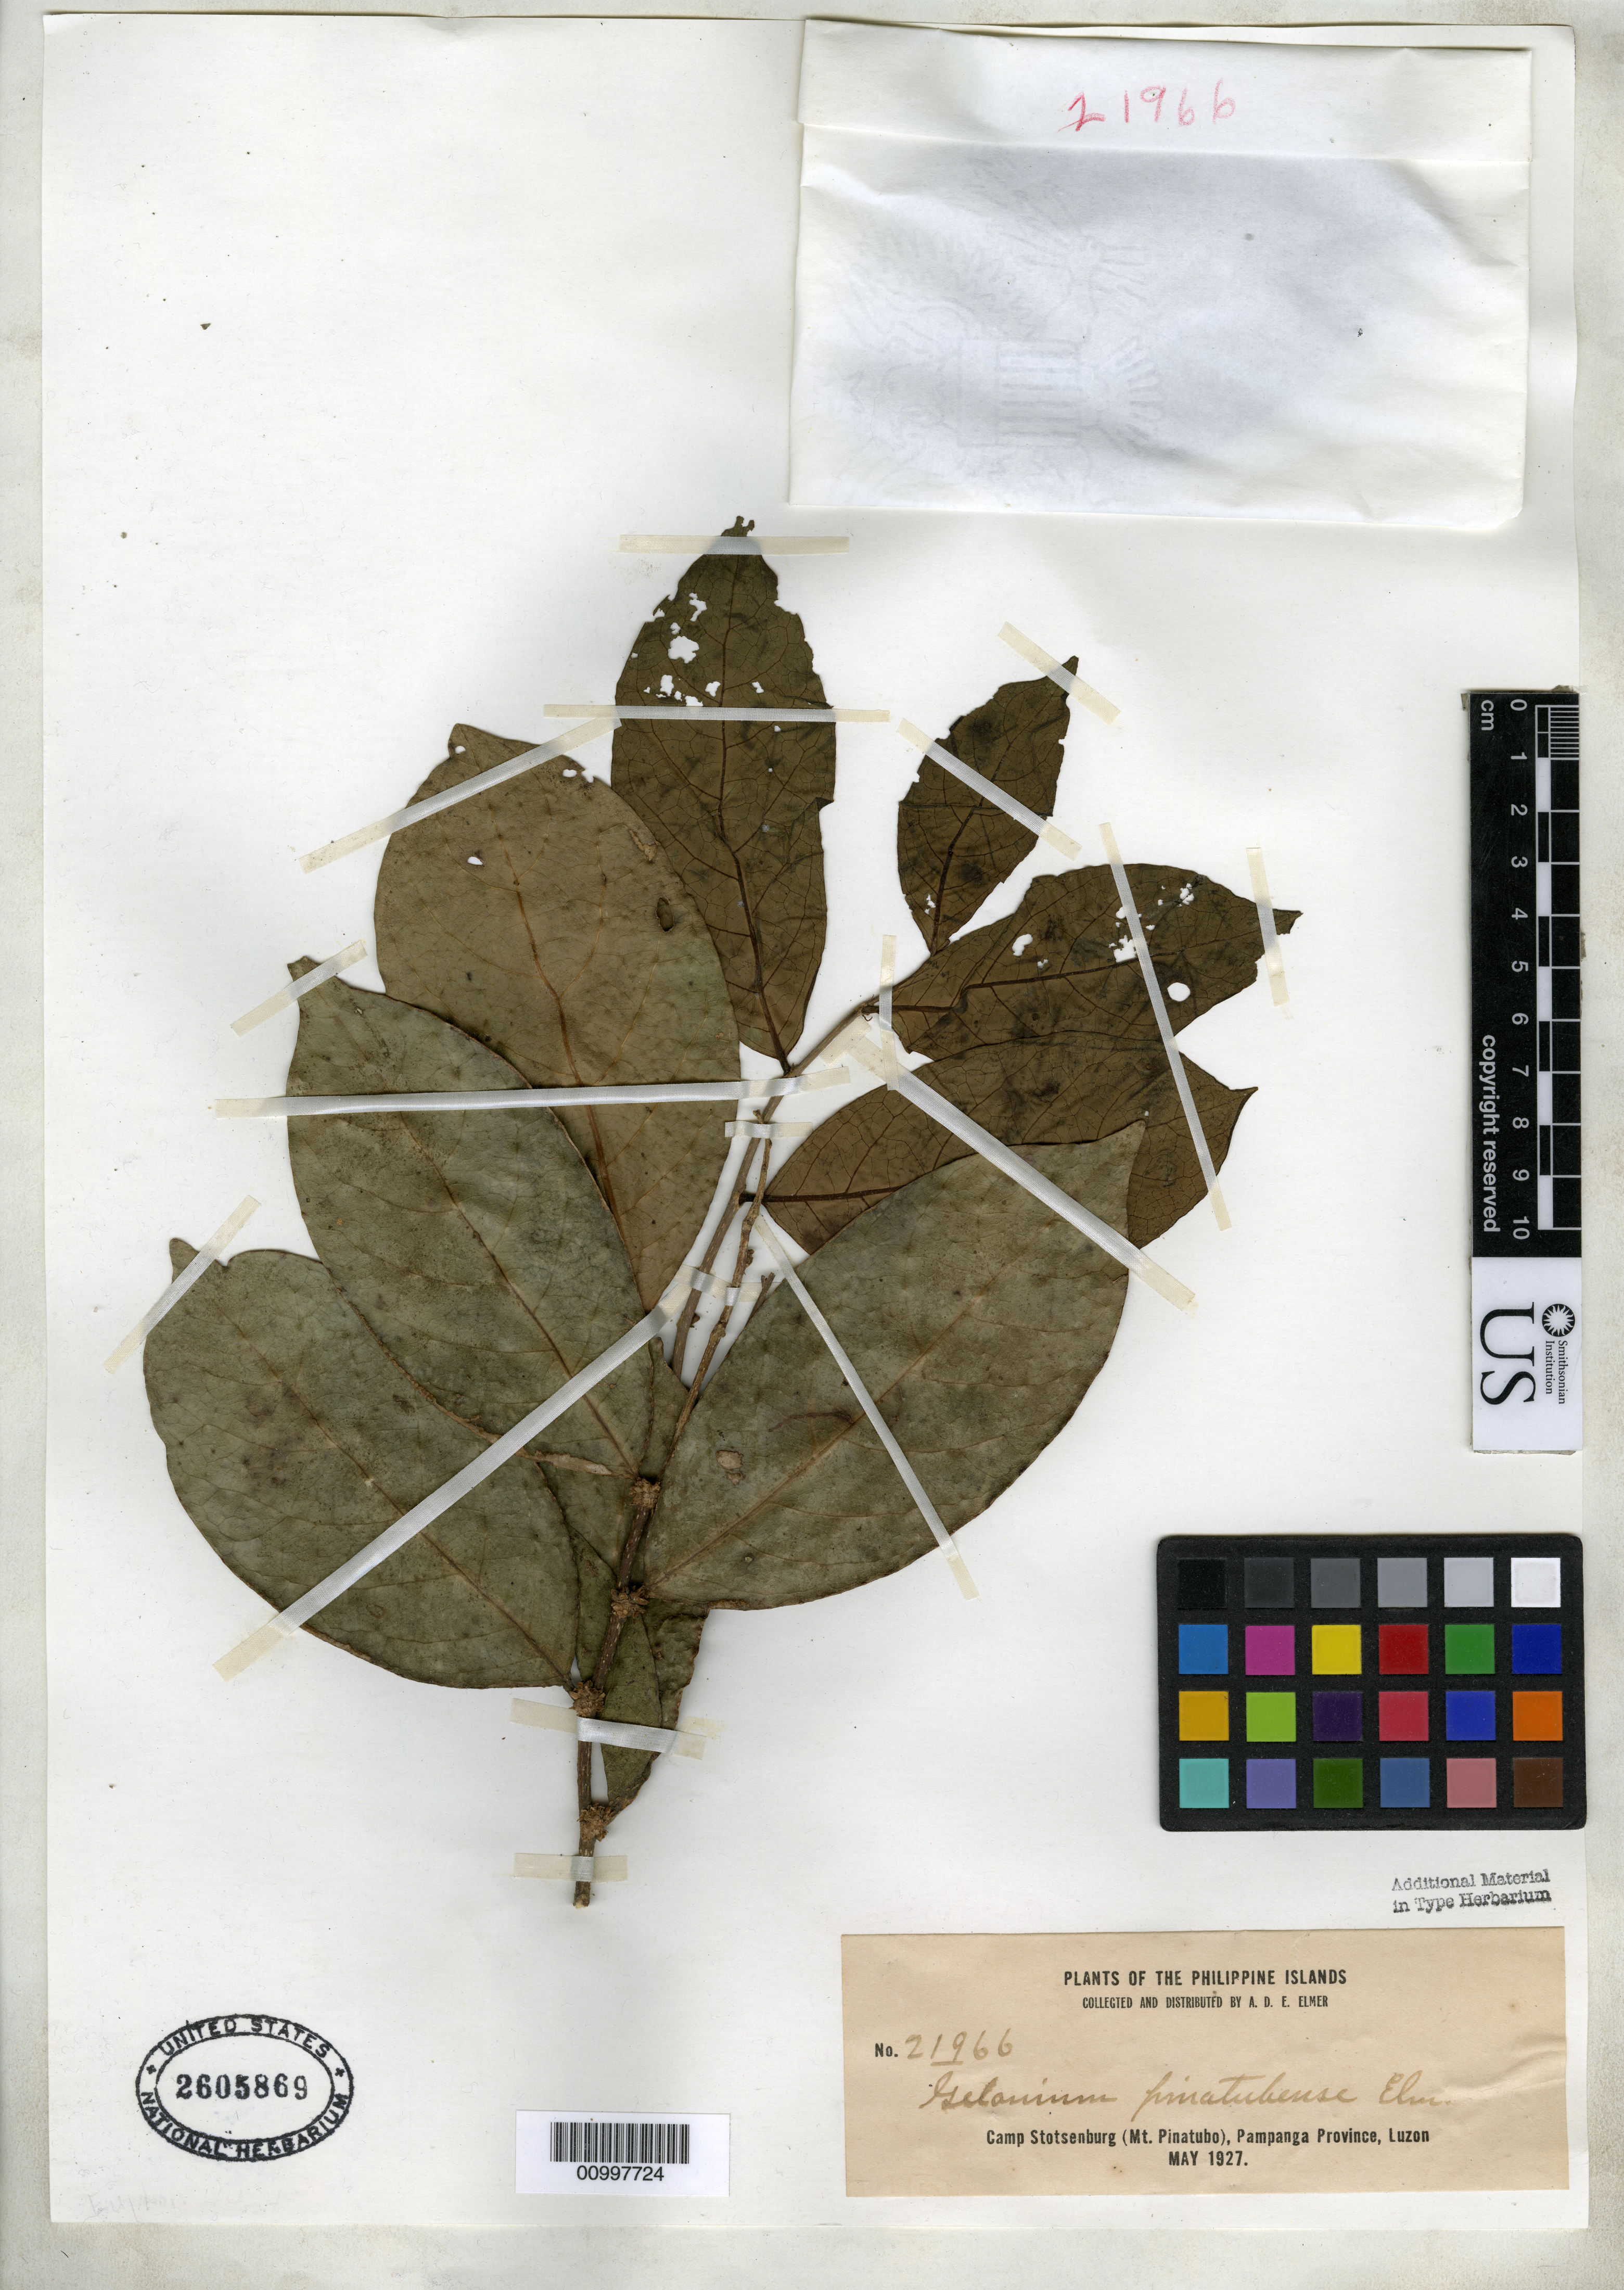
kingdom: Plantae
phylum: Tracheophyta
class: Magnoliopsida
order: Malpighiales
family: Euphorbiaceae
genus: Gelonium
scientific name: Gelonium pinatubense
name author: Elmer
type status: Isosyntype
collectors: A. D. E. Elmer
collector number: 21966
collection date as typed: May 1927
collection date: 1927-05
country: Philippines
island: Luzon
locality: Camp Stotsenburg (Mt. Pinatubo), Pampanga province.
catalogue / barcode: US 2605869